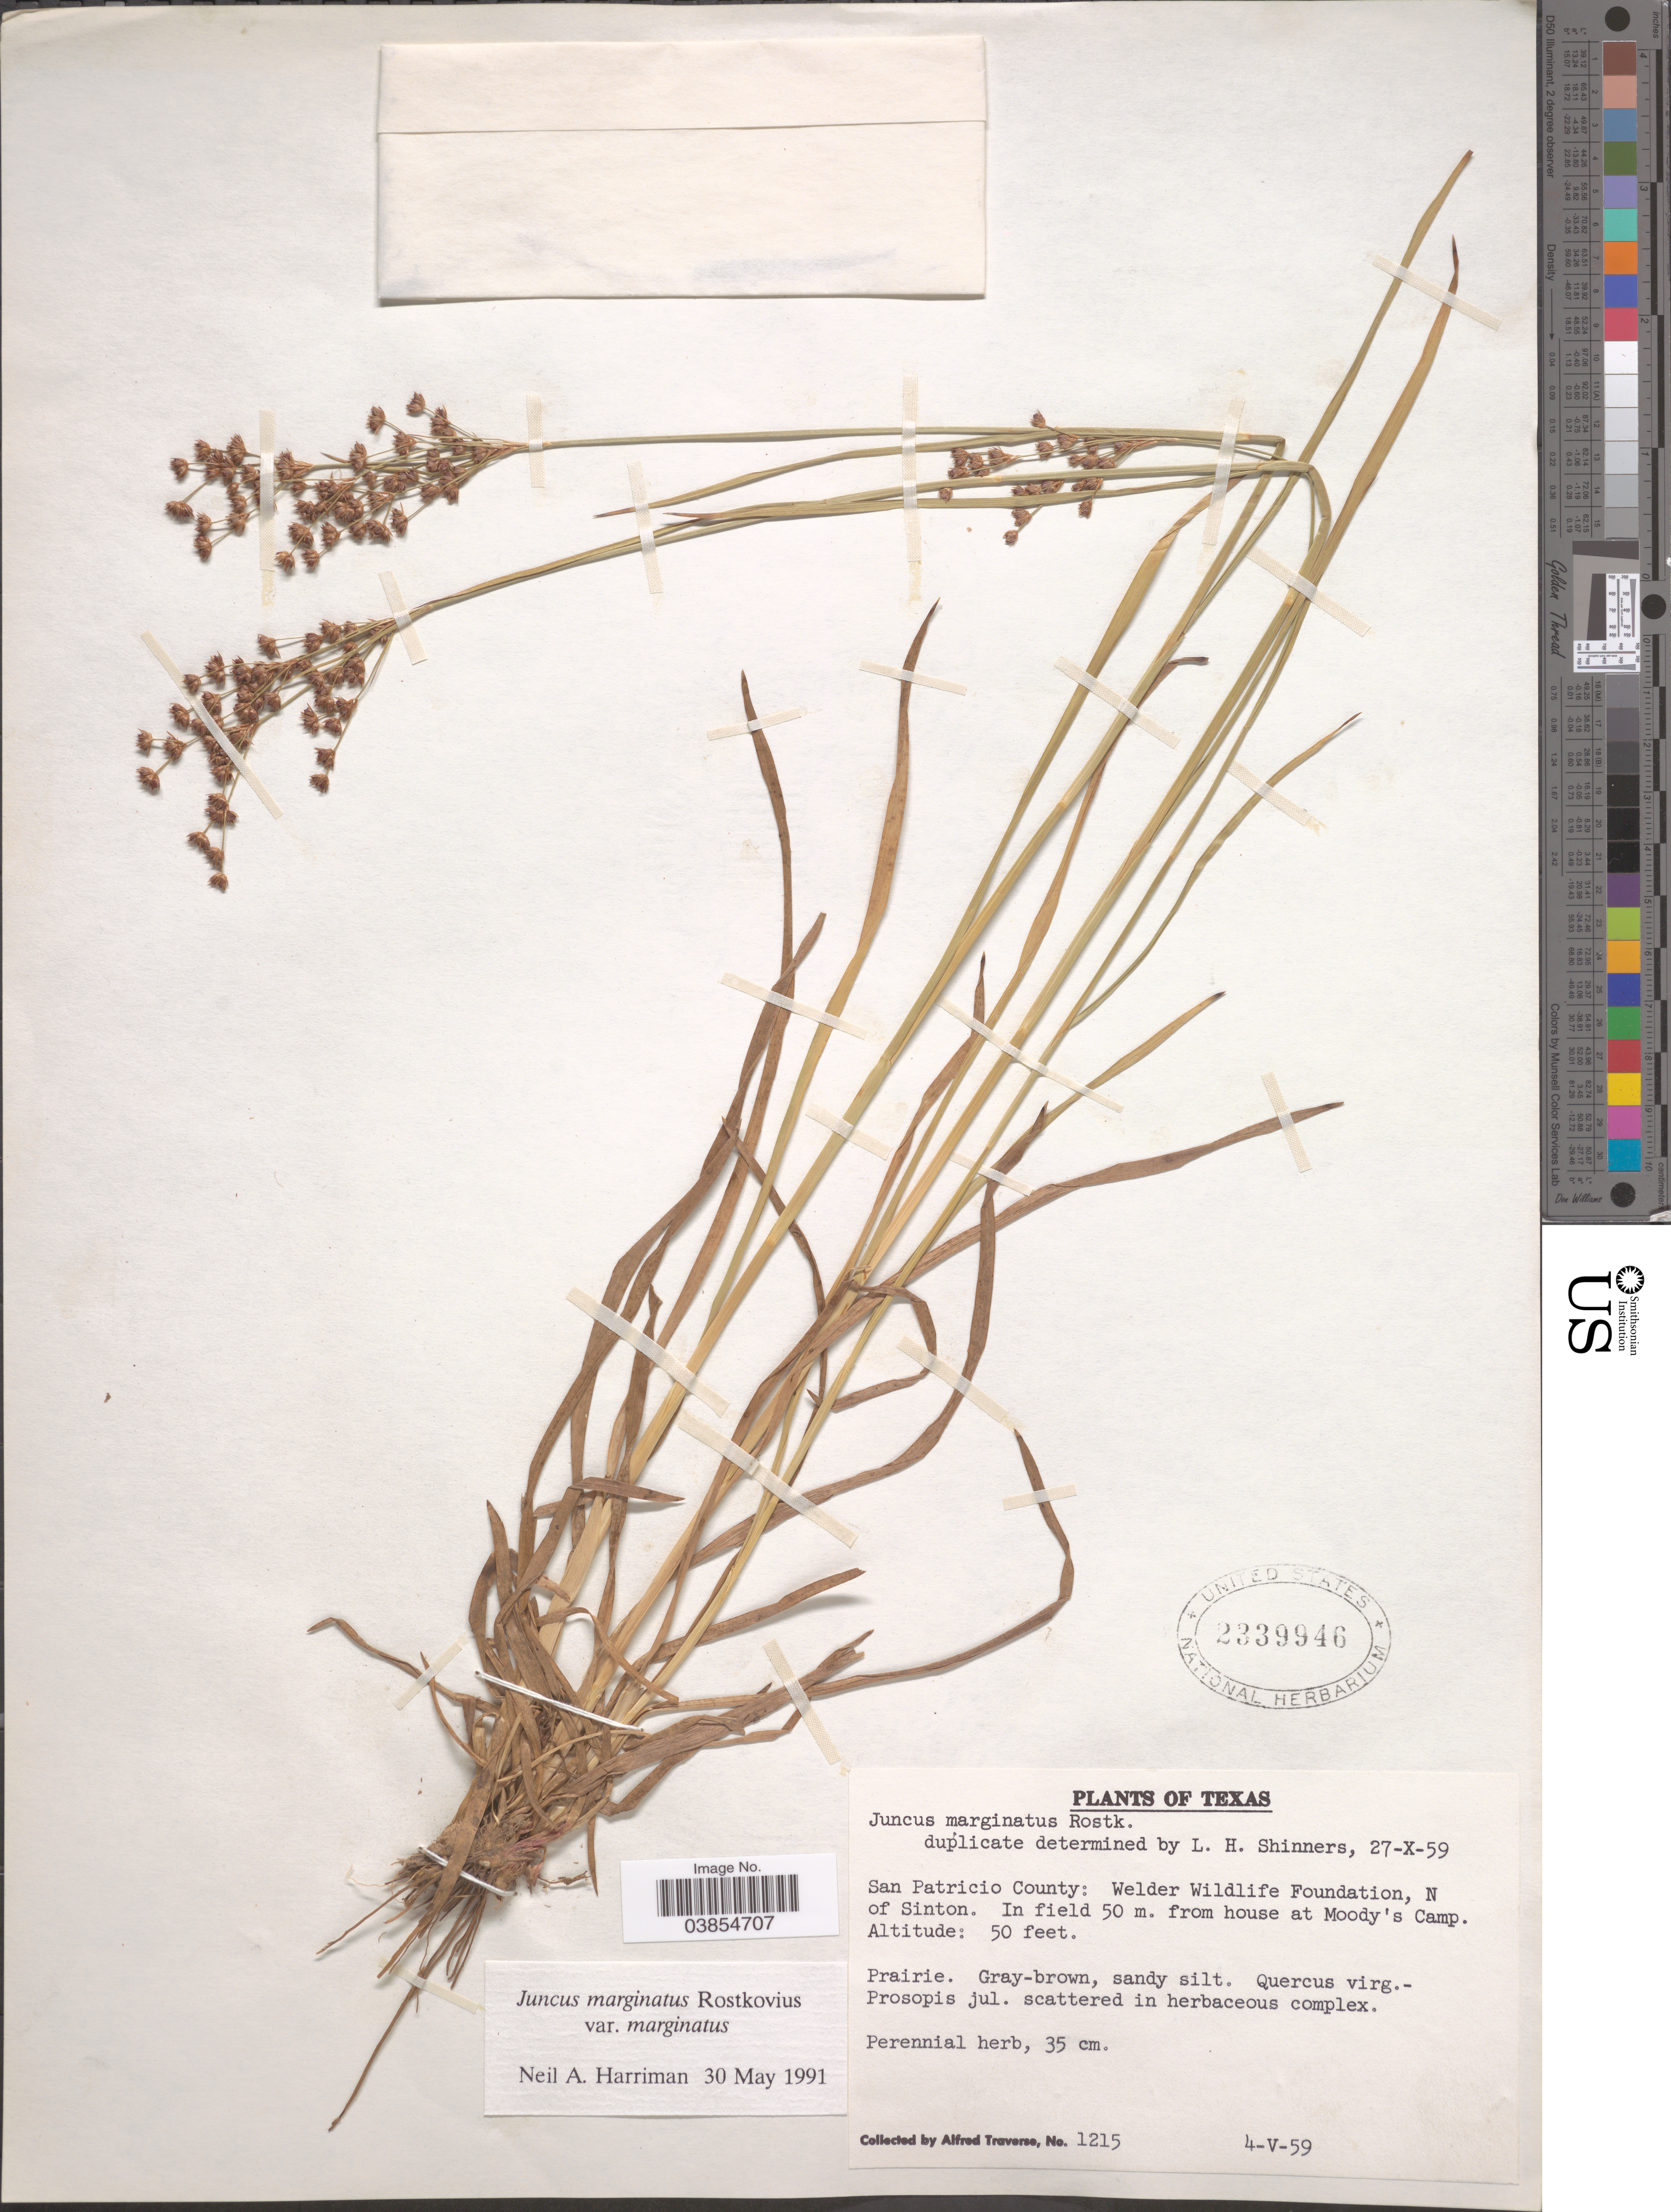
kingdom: Plantae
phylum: Tracheophyta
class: Liliopsida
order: Poales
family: Juncaceae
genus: Juncus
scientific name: Juncus marginatus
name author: Rostk.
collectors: A. Traverse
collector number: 1215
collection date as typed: Transcribed d/m/y: 4/5/59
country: United States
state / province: Texas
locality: San Patricio County: Welder Wildlife Foundation, N of Sinton. In field 50 m. from house at Moody's Camp.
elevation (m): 15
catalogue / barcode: US 2339946